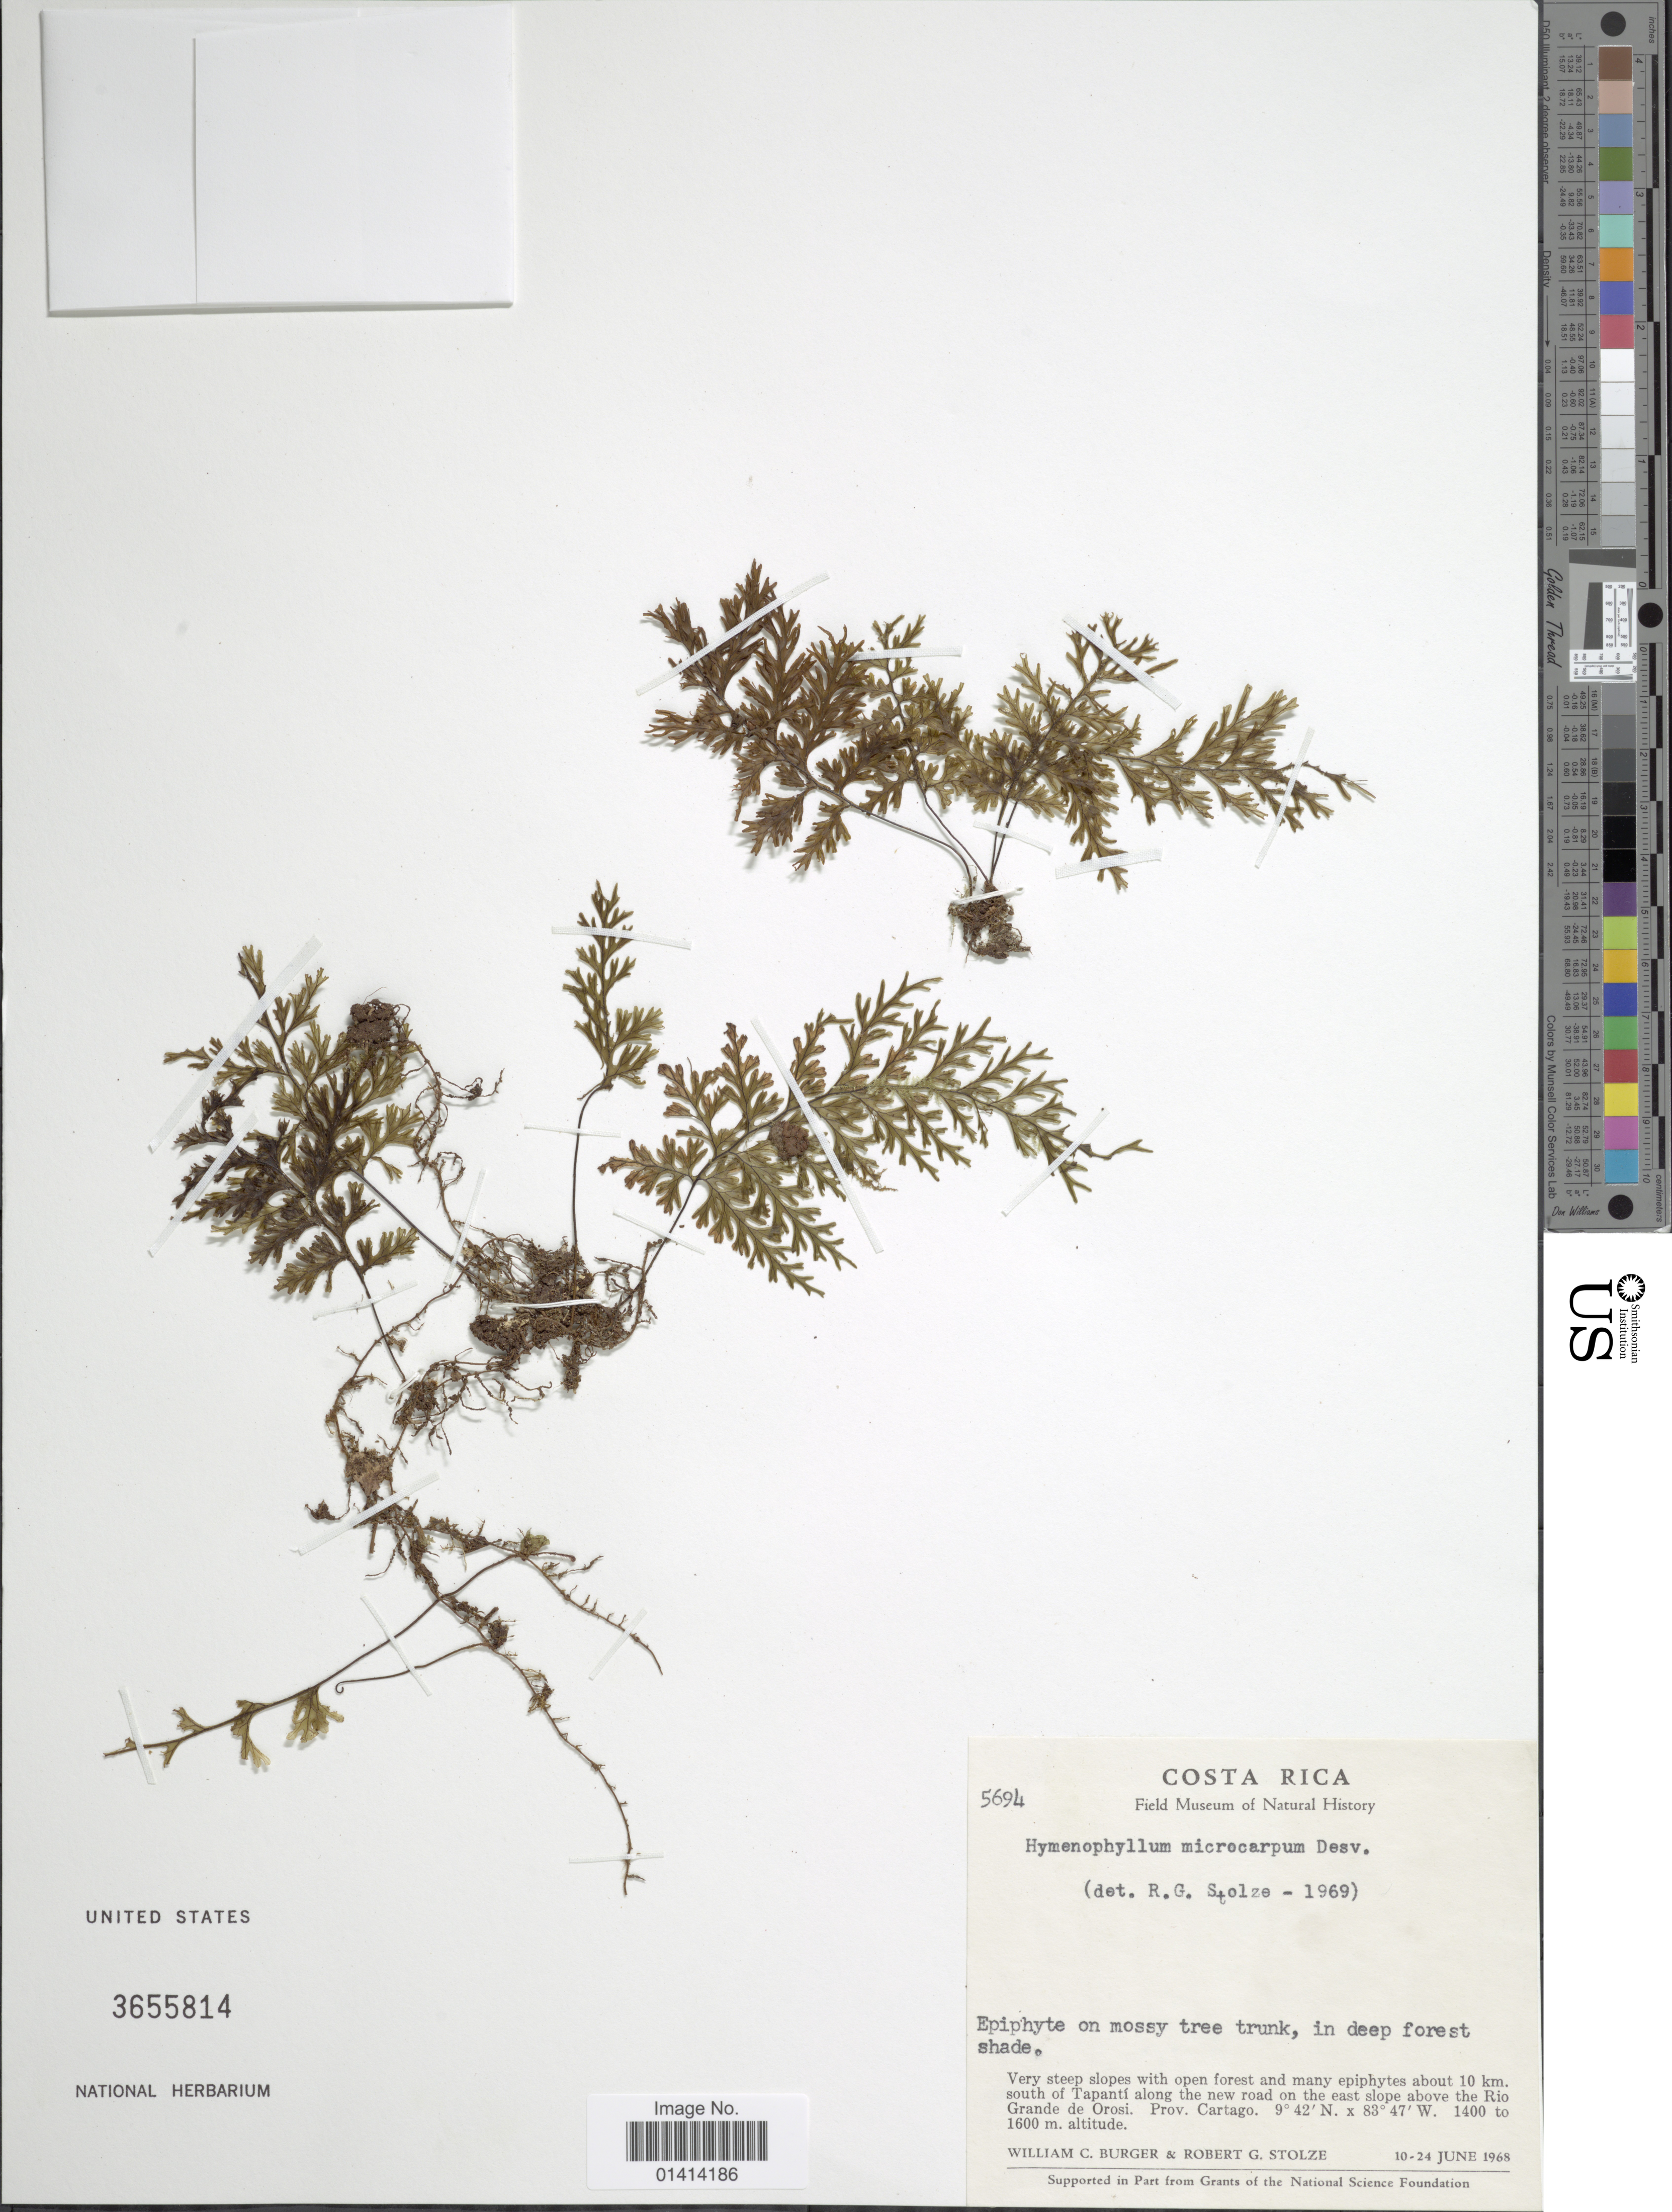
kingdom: Plantae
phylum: Tracheophyta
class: Polypodiopsida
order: Hymenophyllales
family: Hymenophyllaceae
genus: Hymenophyllum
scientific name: Hymenophyllum microcarpum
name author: (Desv.) Lellinger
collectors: W. Burger & R. G. Stolze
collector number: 5694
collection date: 1968-06-10/1968-06-24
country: Costa Rica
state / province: Cartago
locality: About 10 km. south of Tapanti along the new road on the east slope above the Rio Grande de Orosi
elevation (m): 1400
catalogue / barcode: US 3655814